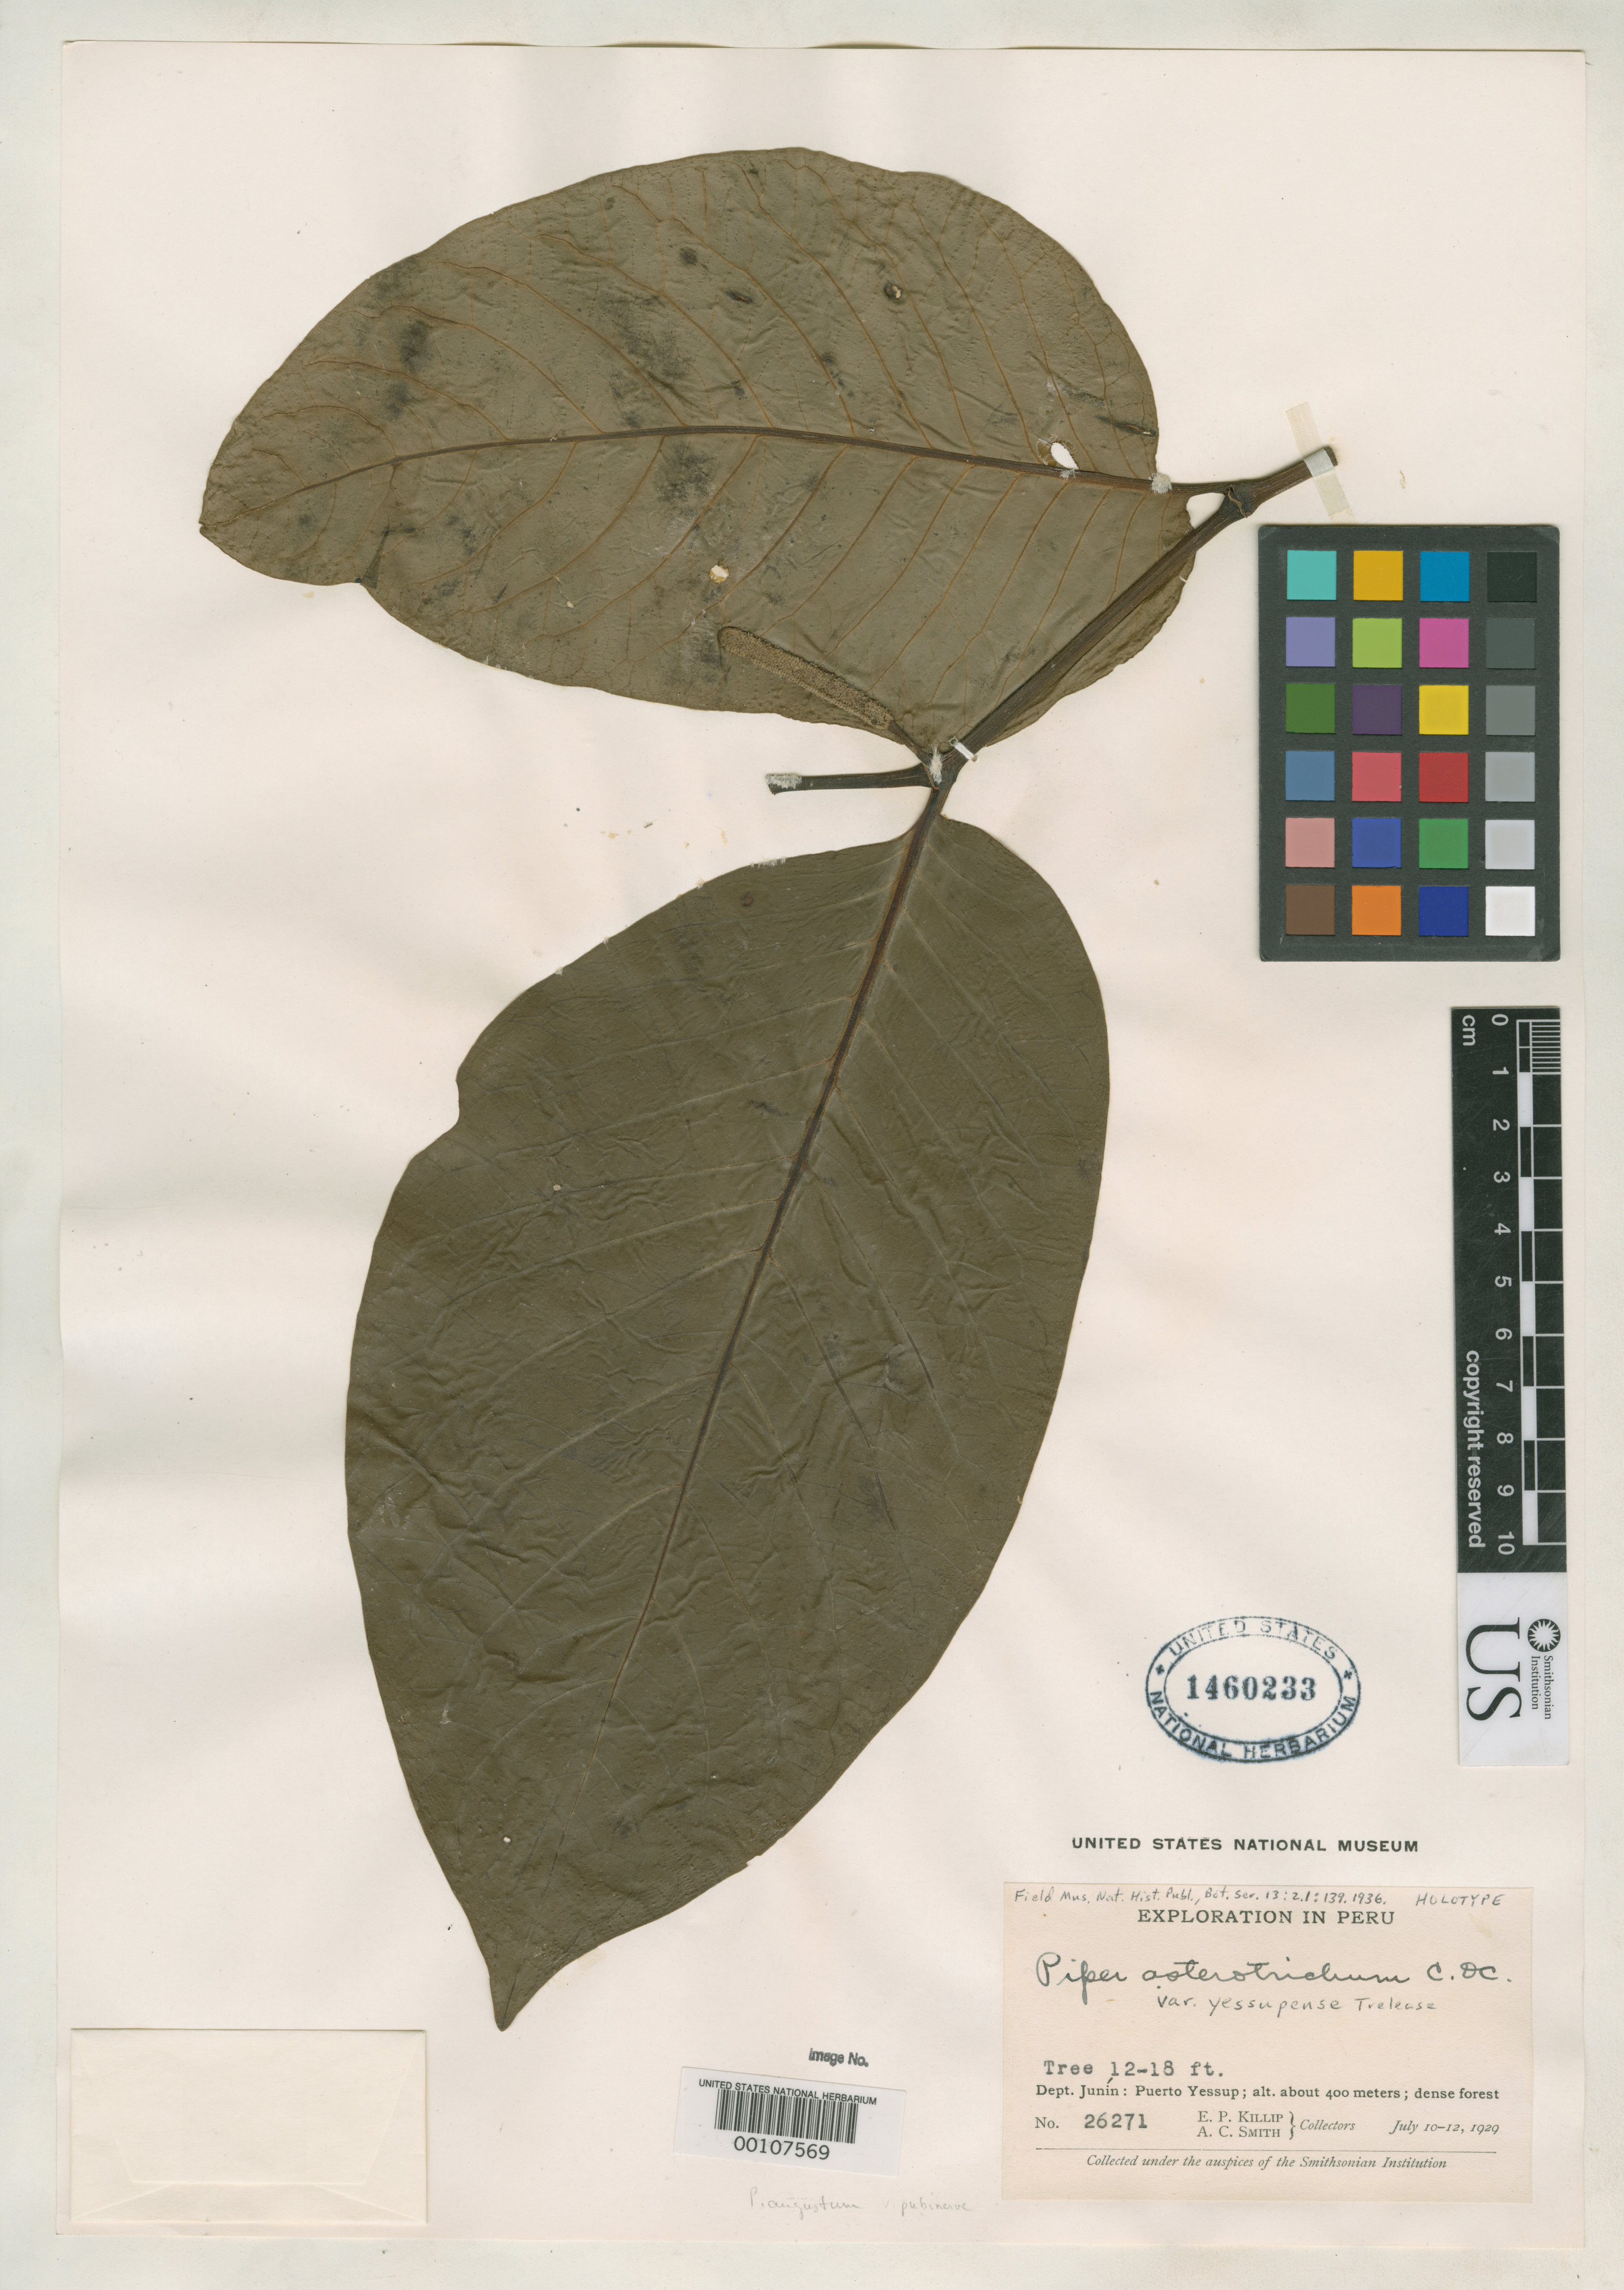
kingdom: Plantae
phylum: Tracheophyta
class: Magnoliopsida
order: Piperales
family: Piperaceae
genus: Piper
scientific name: Piper asterotrichum var. yessupense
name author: Trel.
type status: Holotype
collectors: E. P. Killip & A. C. Smith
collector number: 26271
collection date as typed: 10 Jul 1929 to 12 Jul 1929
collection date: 1929-07-10/1929-07-12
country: Peru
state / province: Junín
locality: Puerto Yessup.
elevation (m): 400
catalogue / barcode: US 1460233